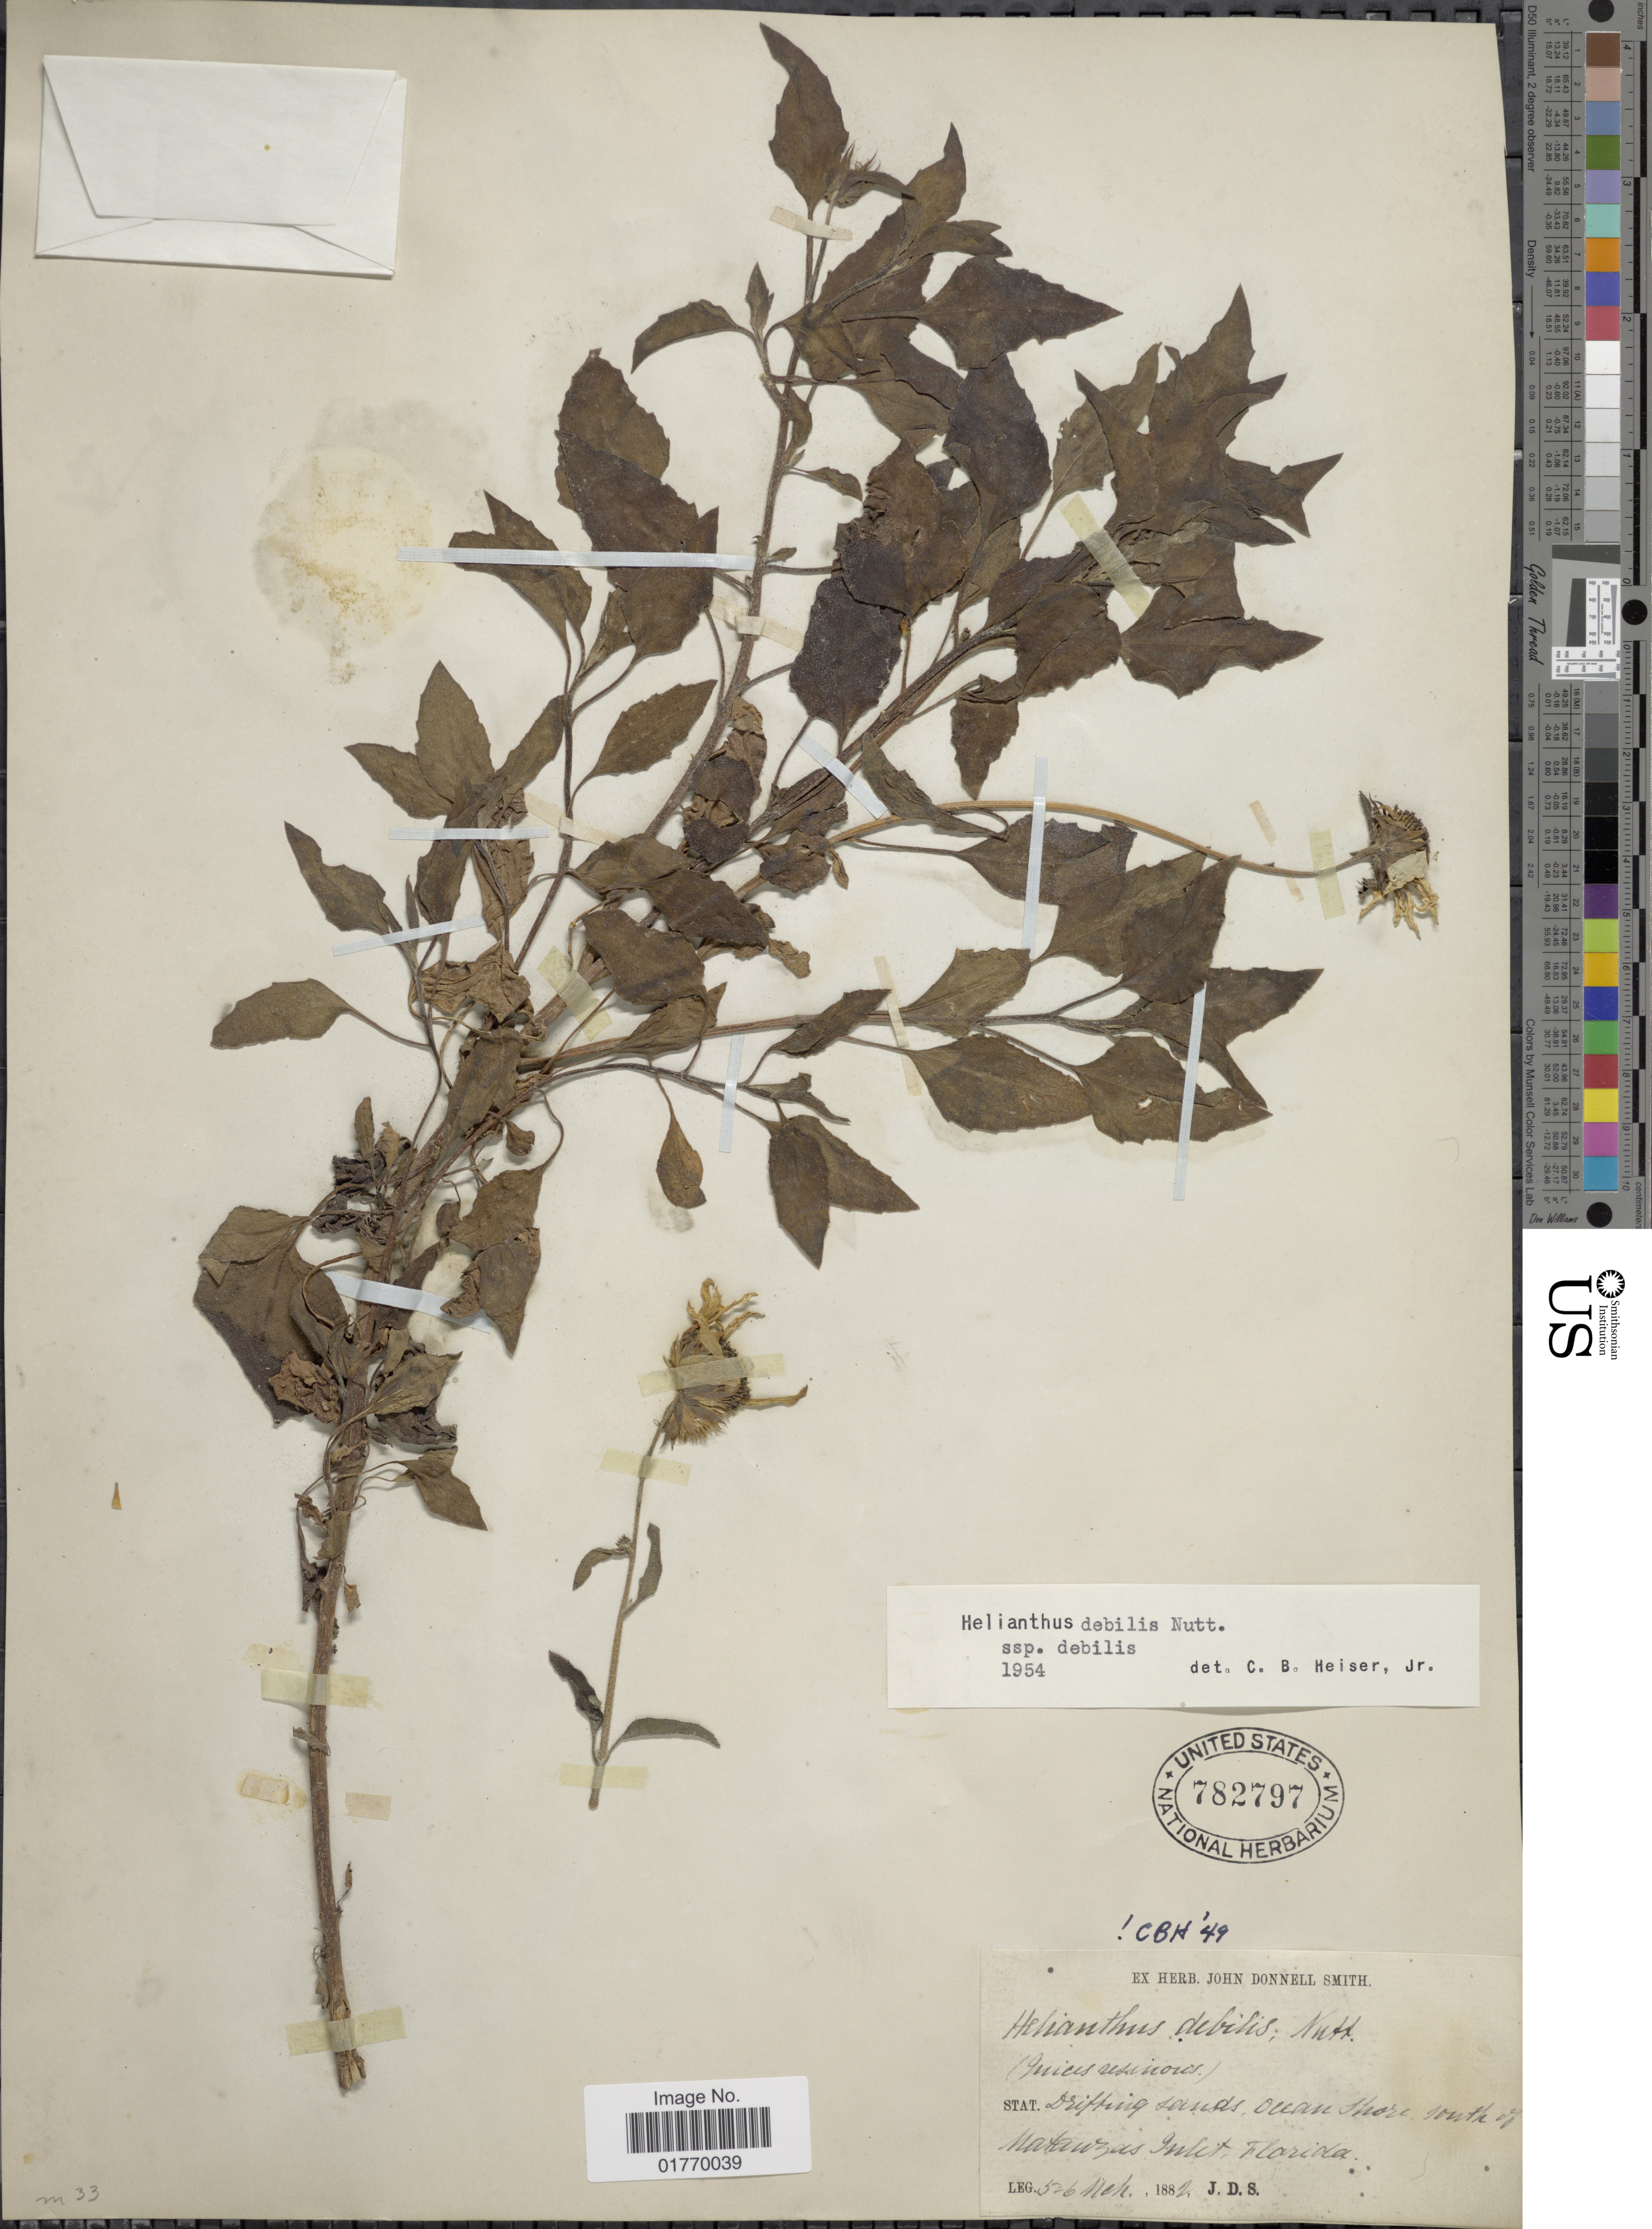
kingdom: Plantae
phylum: Tracheophyta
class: Magnoliopsida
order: Asterales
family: Asteraceae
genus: Helianthus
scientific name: Helianthus debilis subsp. debilis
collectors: J. Donnell Smith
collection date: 1882-03-05/1882-03-06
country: United States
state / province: Florida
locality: Ocean shore south of Matanzan Inlet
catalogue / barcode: US 782797